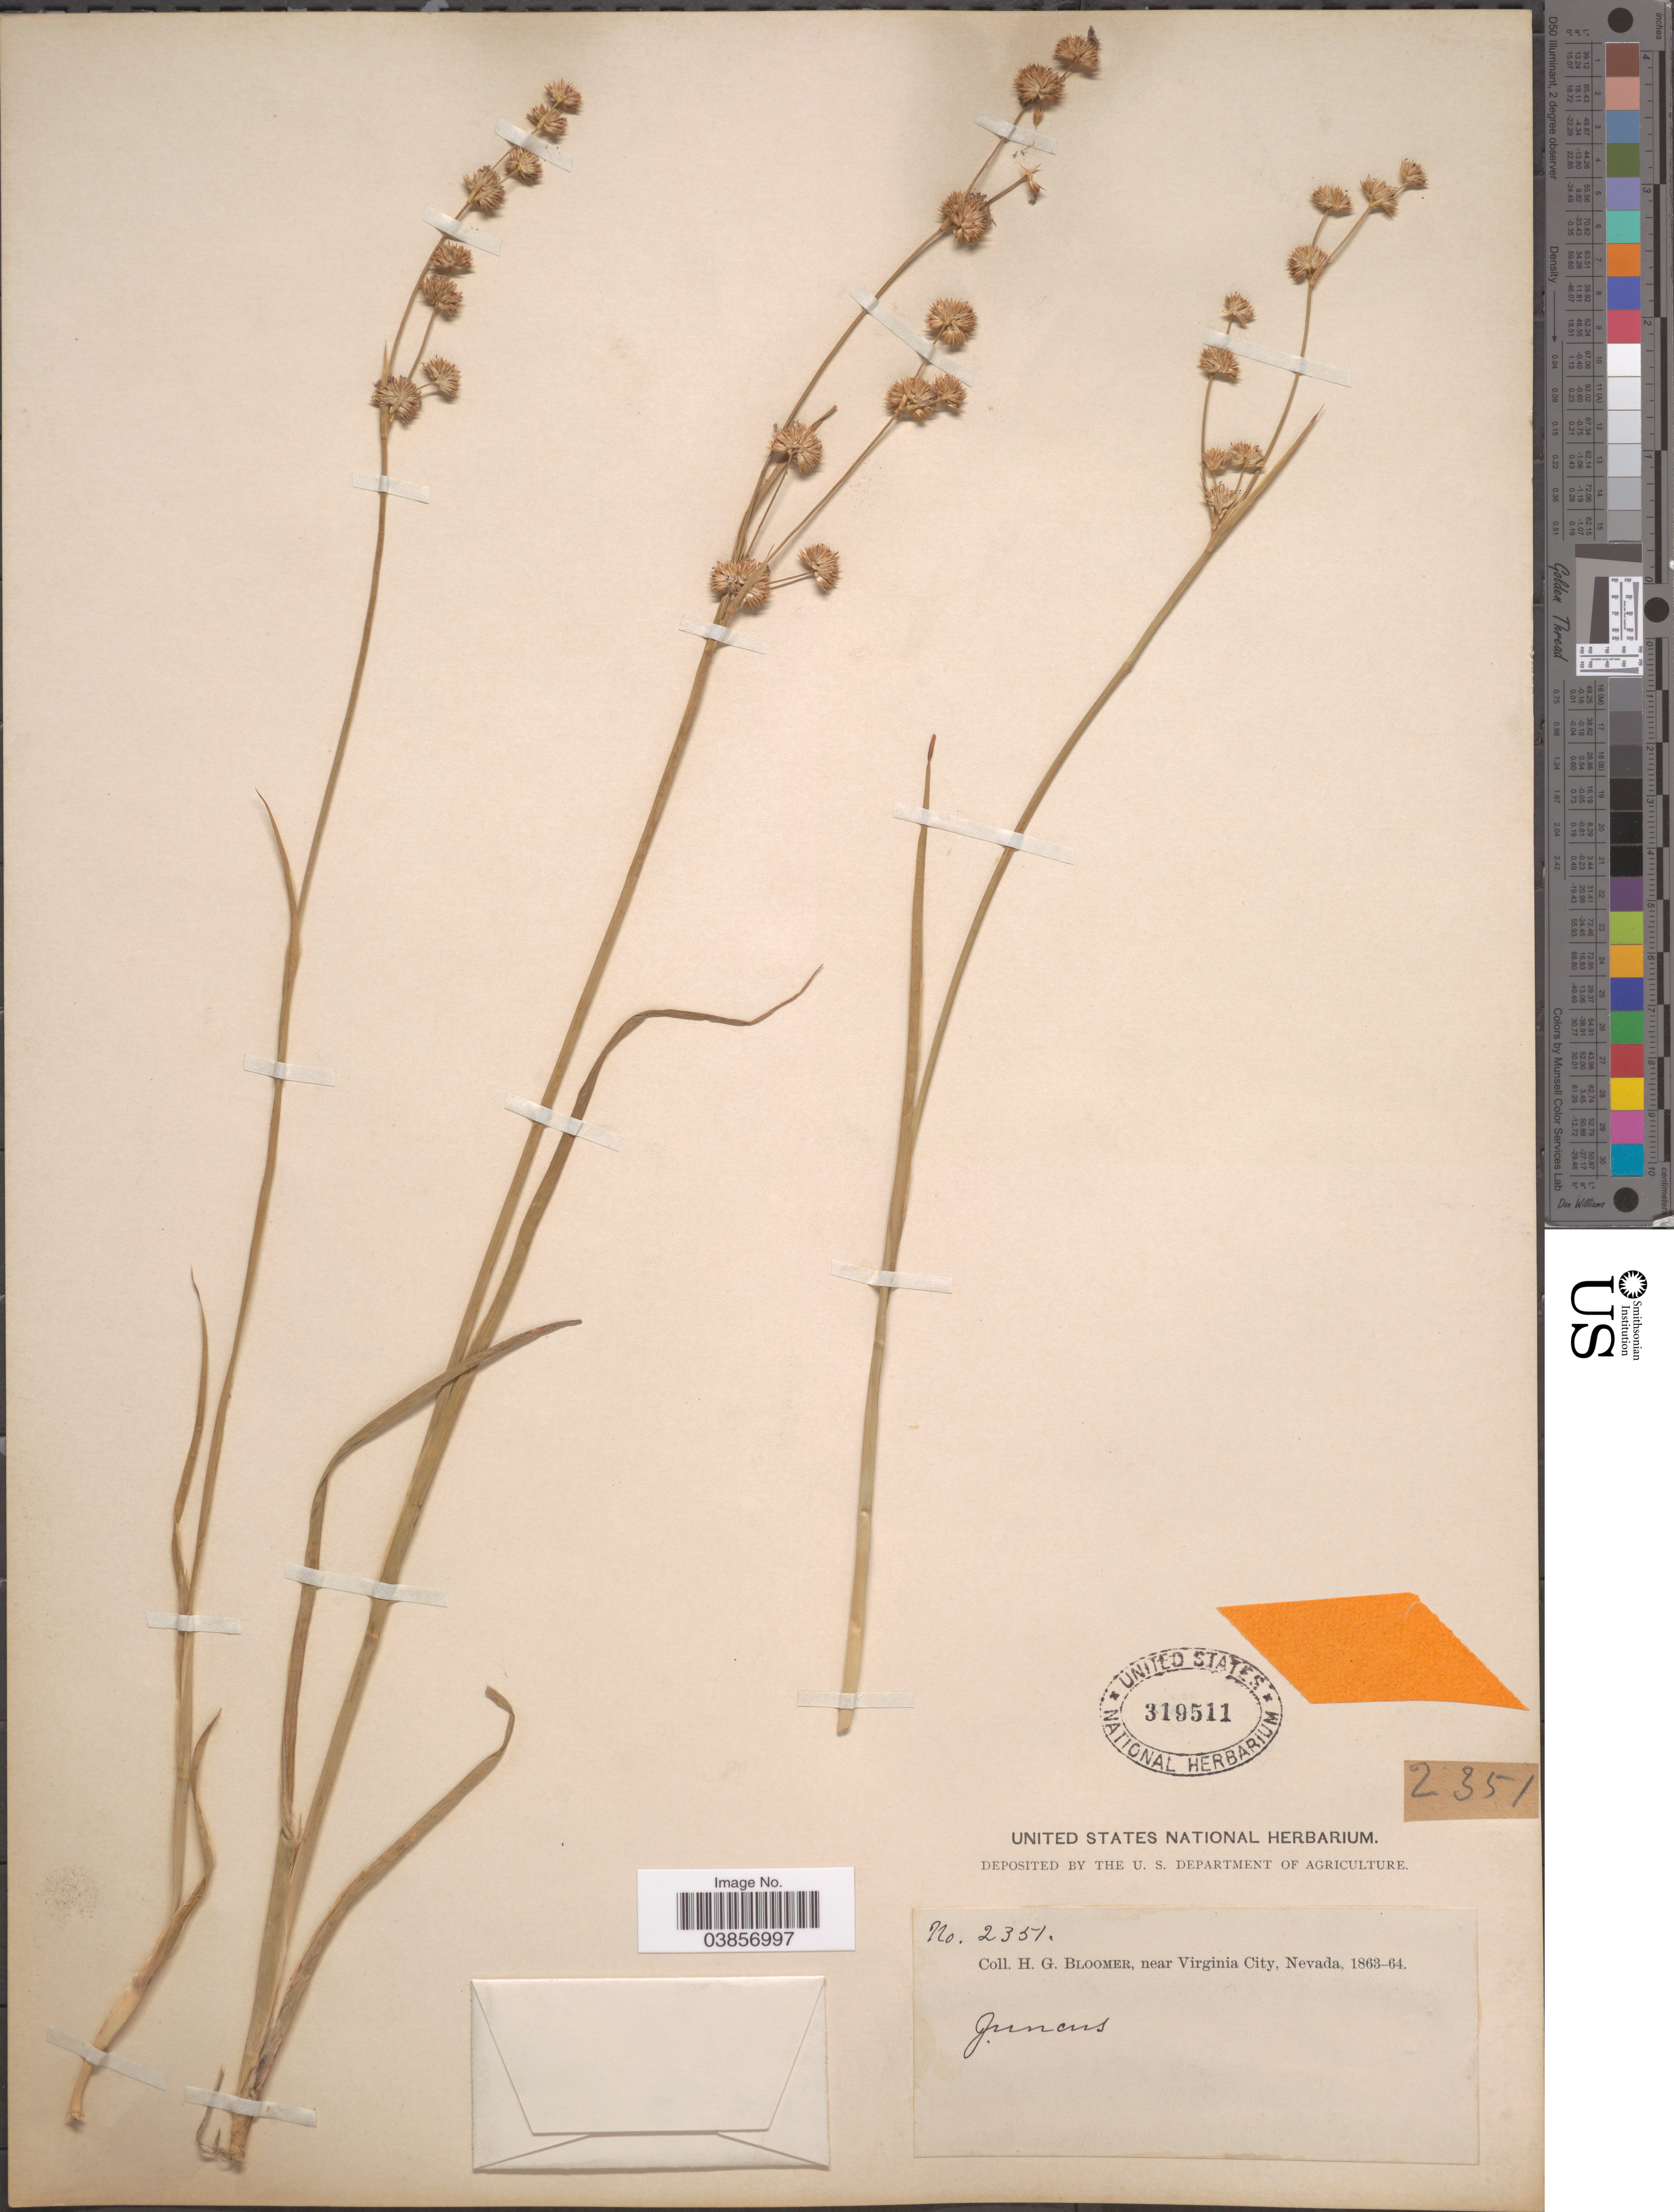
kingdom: Plantae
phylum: Tracheophyta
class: Liliopsida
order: Poales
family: Juncaceae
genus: Juncus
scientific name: Juncus saximontanus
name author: A. Nelson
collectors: H. Bloomer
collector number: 2351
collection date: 1863/1864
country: United States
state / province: Nevada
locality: Near Virginia City.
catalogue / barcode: US 319511